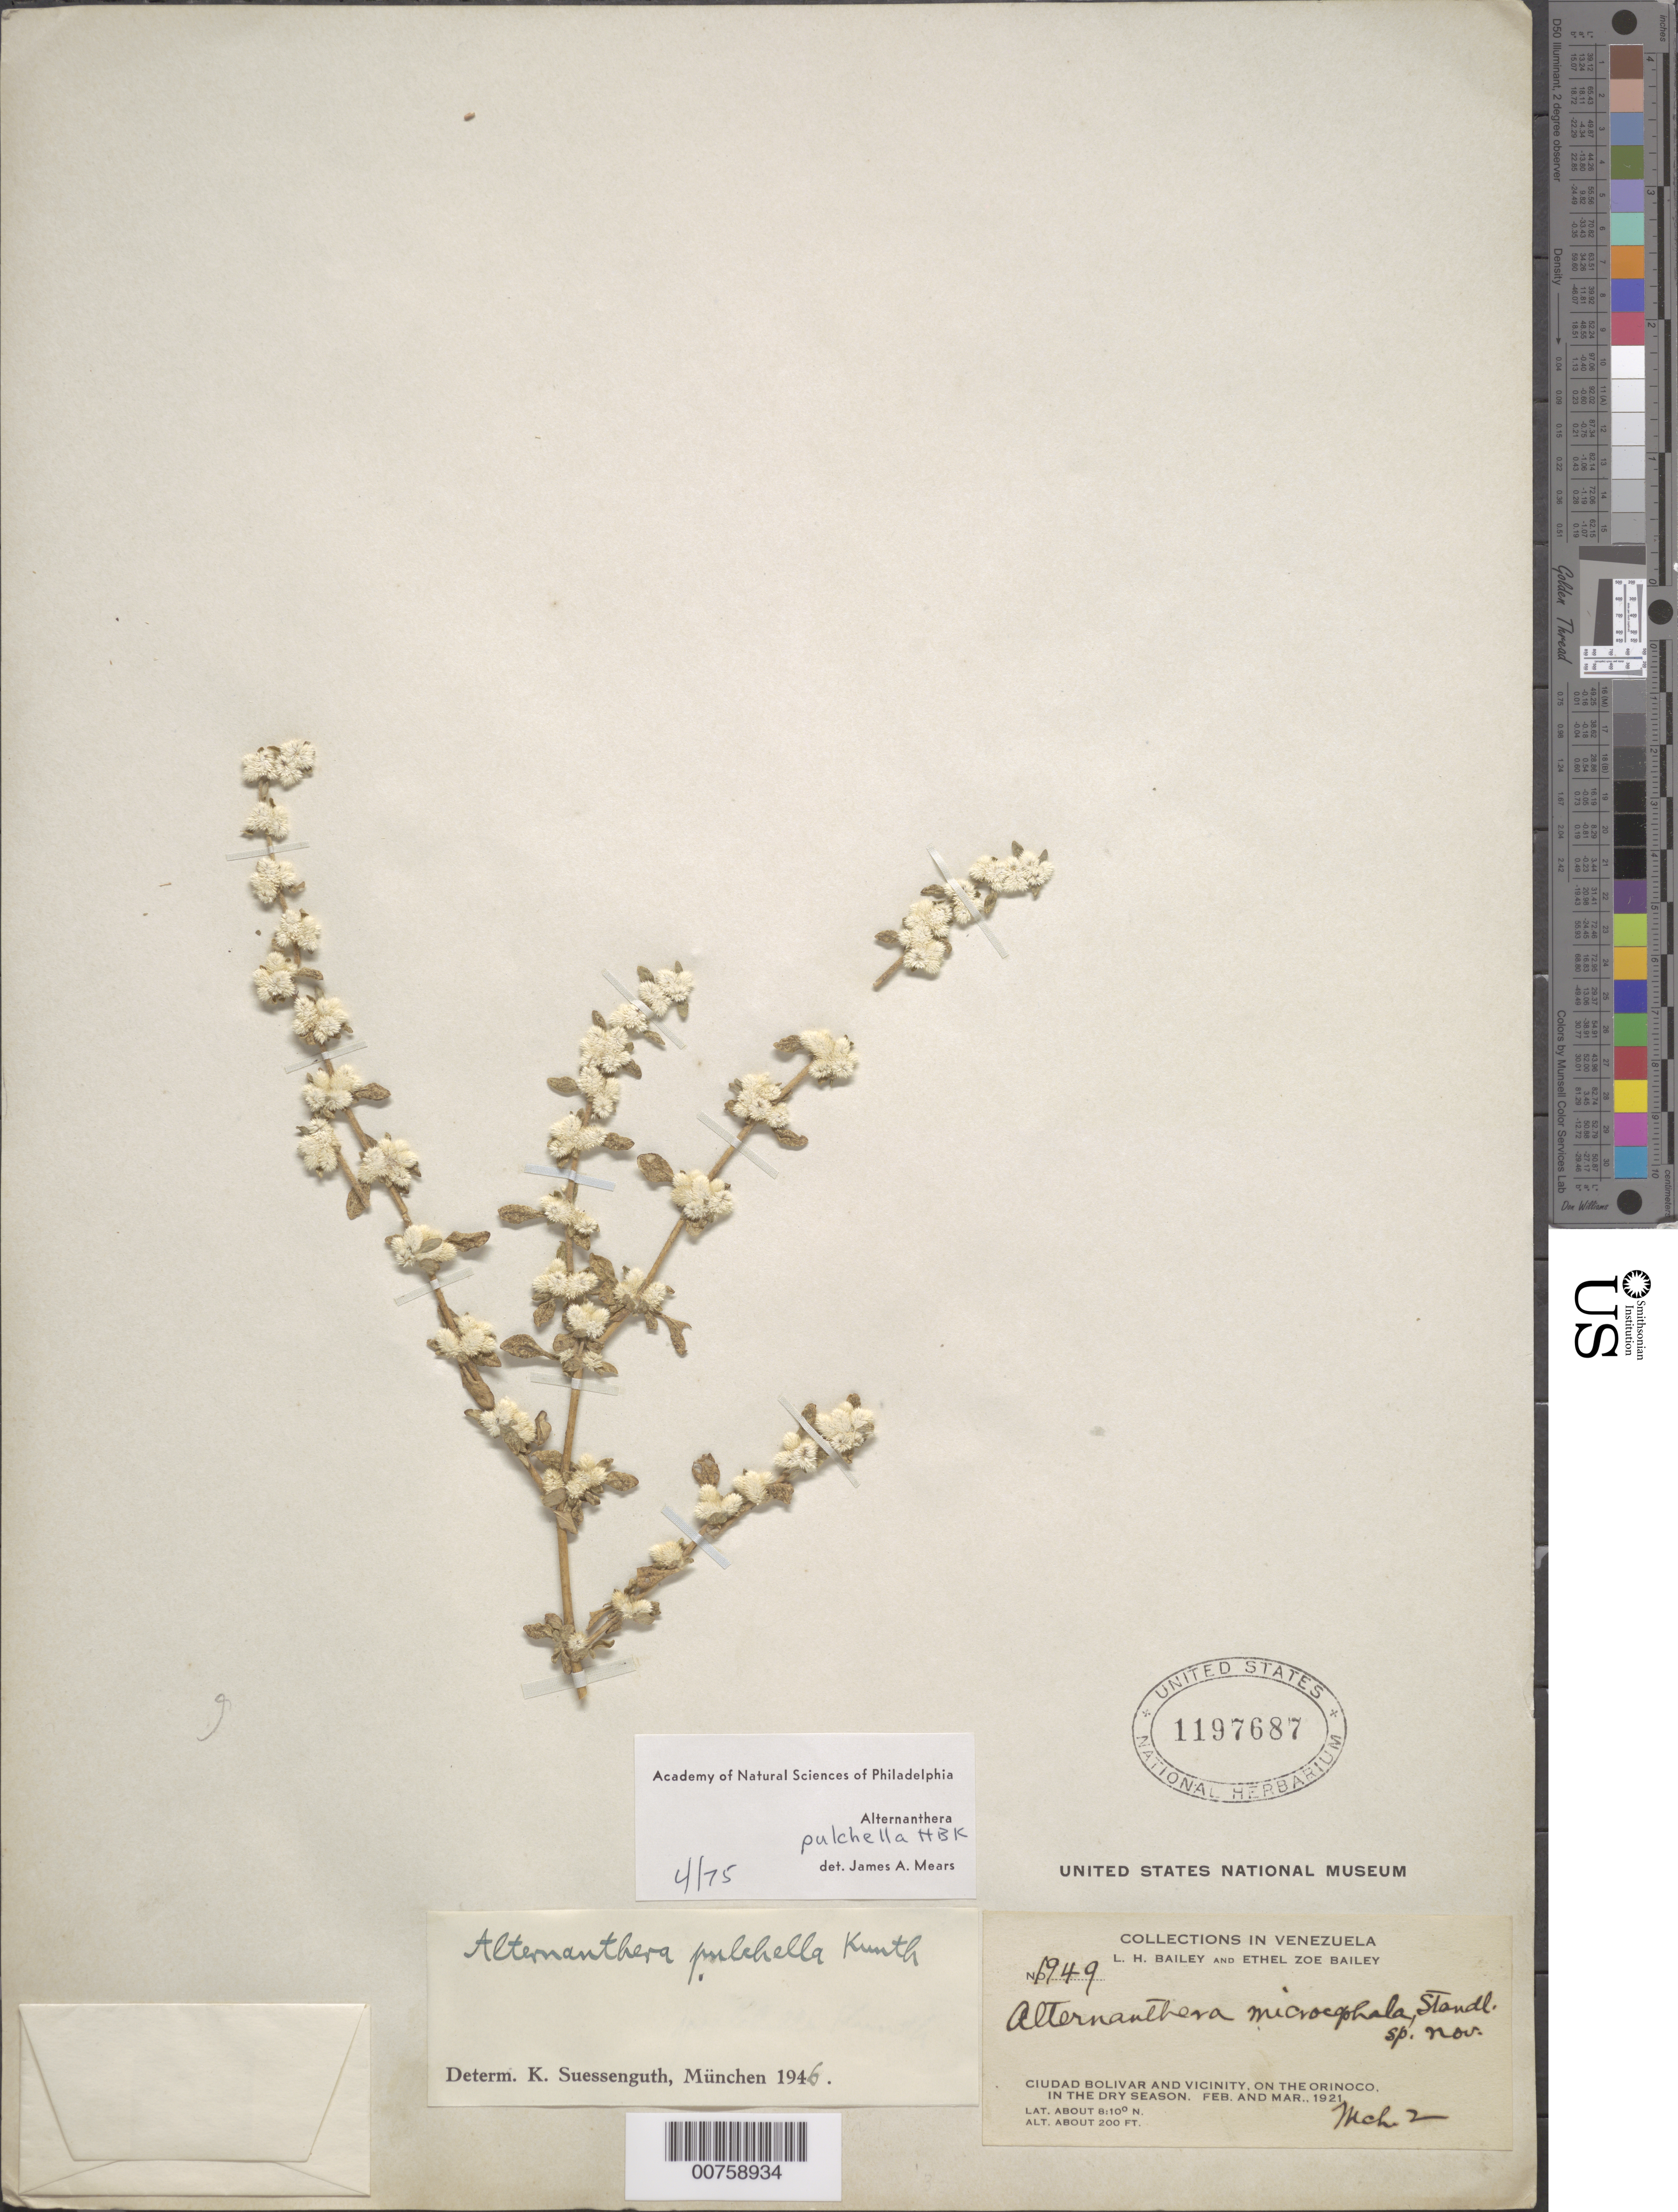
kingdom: Plantae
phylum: Tracheophyta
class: Magnoliopsida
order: Caryophyllales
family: Amaranthaceae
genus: Alternanthera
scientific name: Alternanthera pulchella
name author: Kunth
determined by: Mears, J. A., (PH), Academy of Natural Sciences of Philadelphia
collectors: L. H. Bailey & E. Z. Bailey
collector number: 1949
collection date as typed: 2-Mar-21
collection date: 1921-03-02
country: Venezuela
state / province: Bolívar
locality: Ciudad Bolívar and vicinity, Orinoco R.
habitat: Dry season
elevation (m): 61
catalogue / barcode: US 1197687